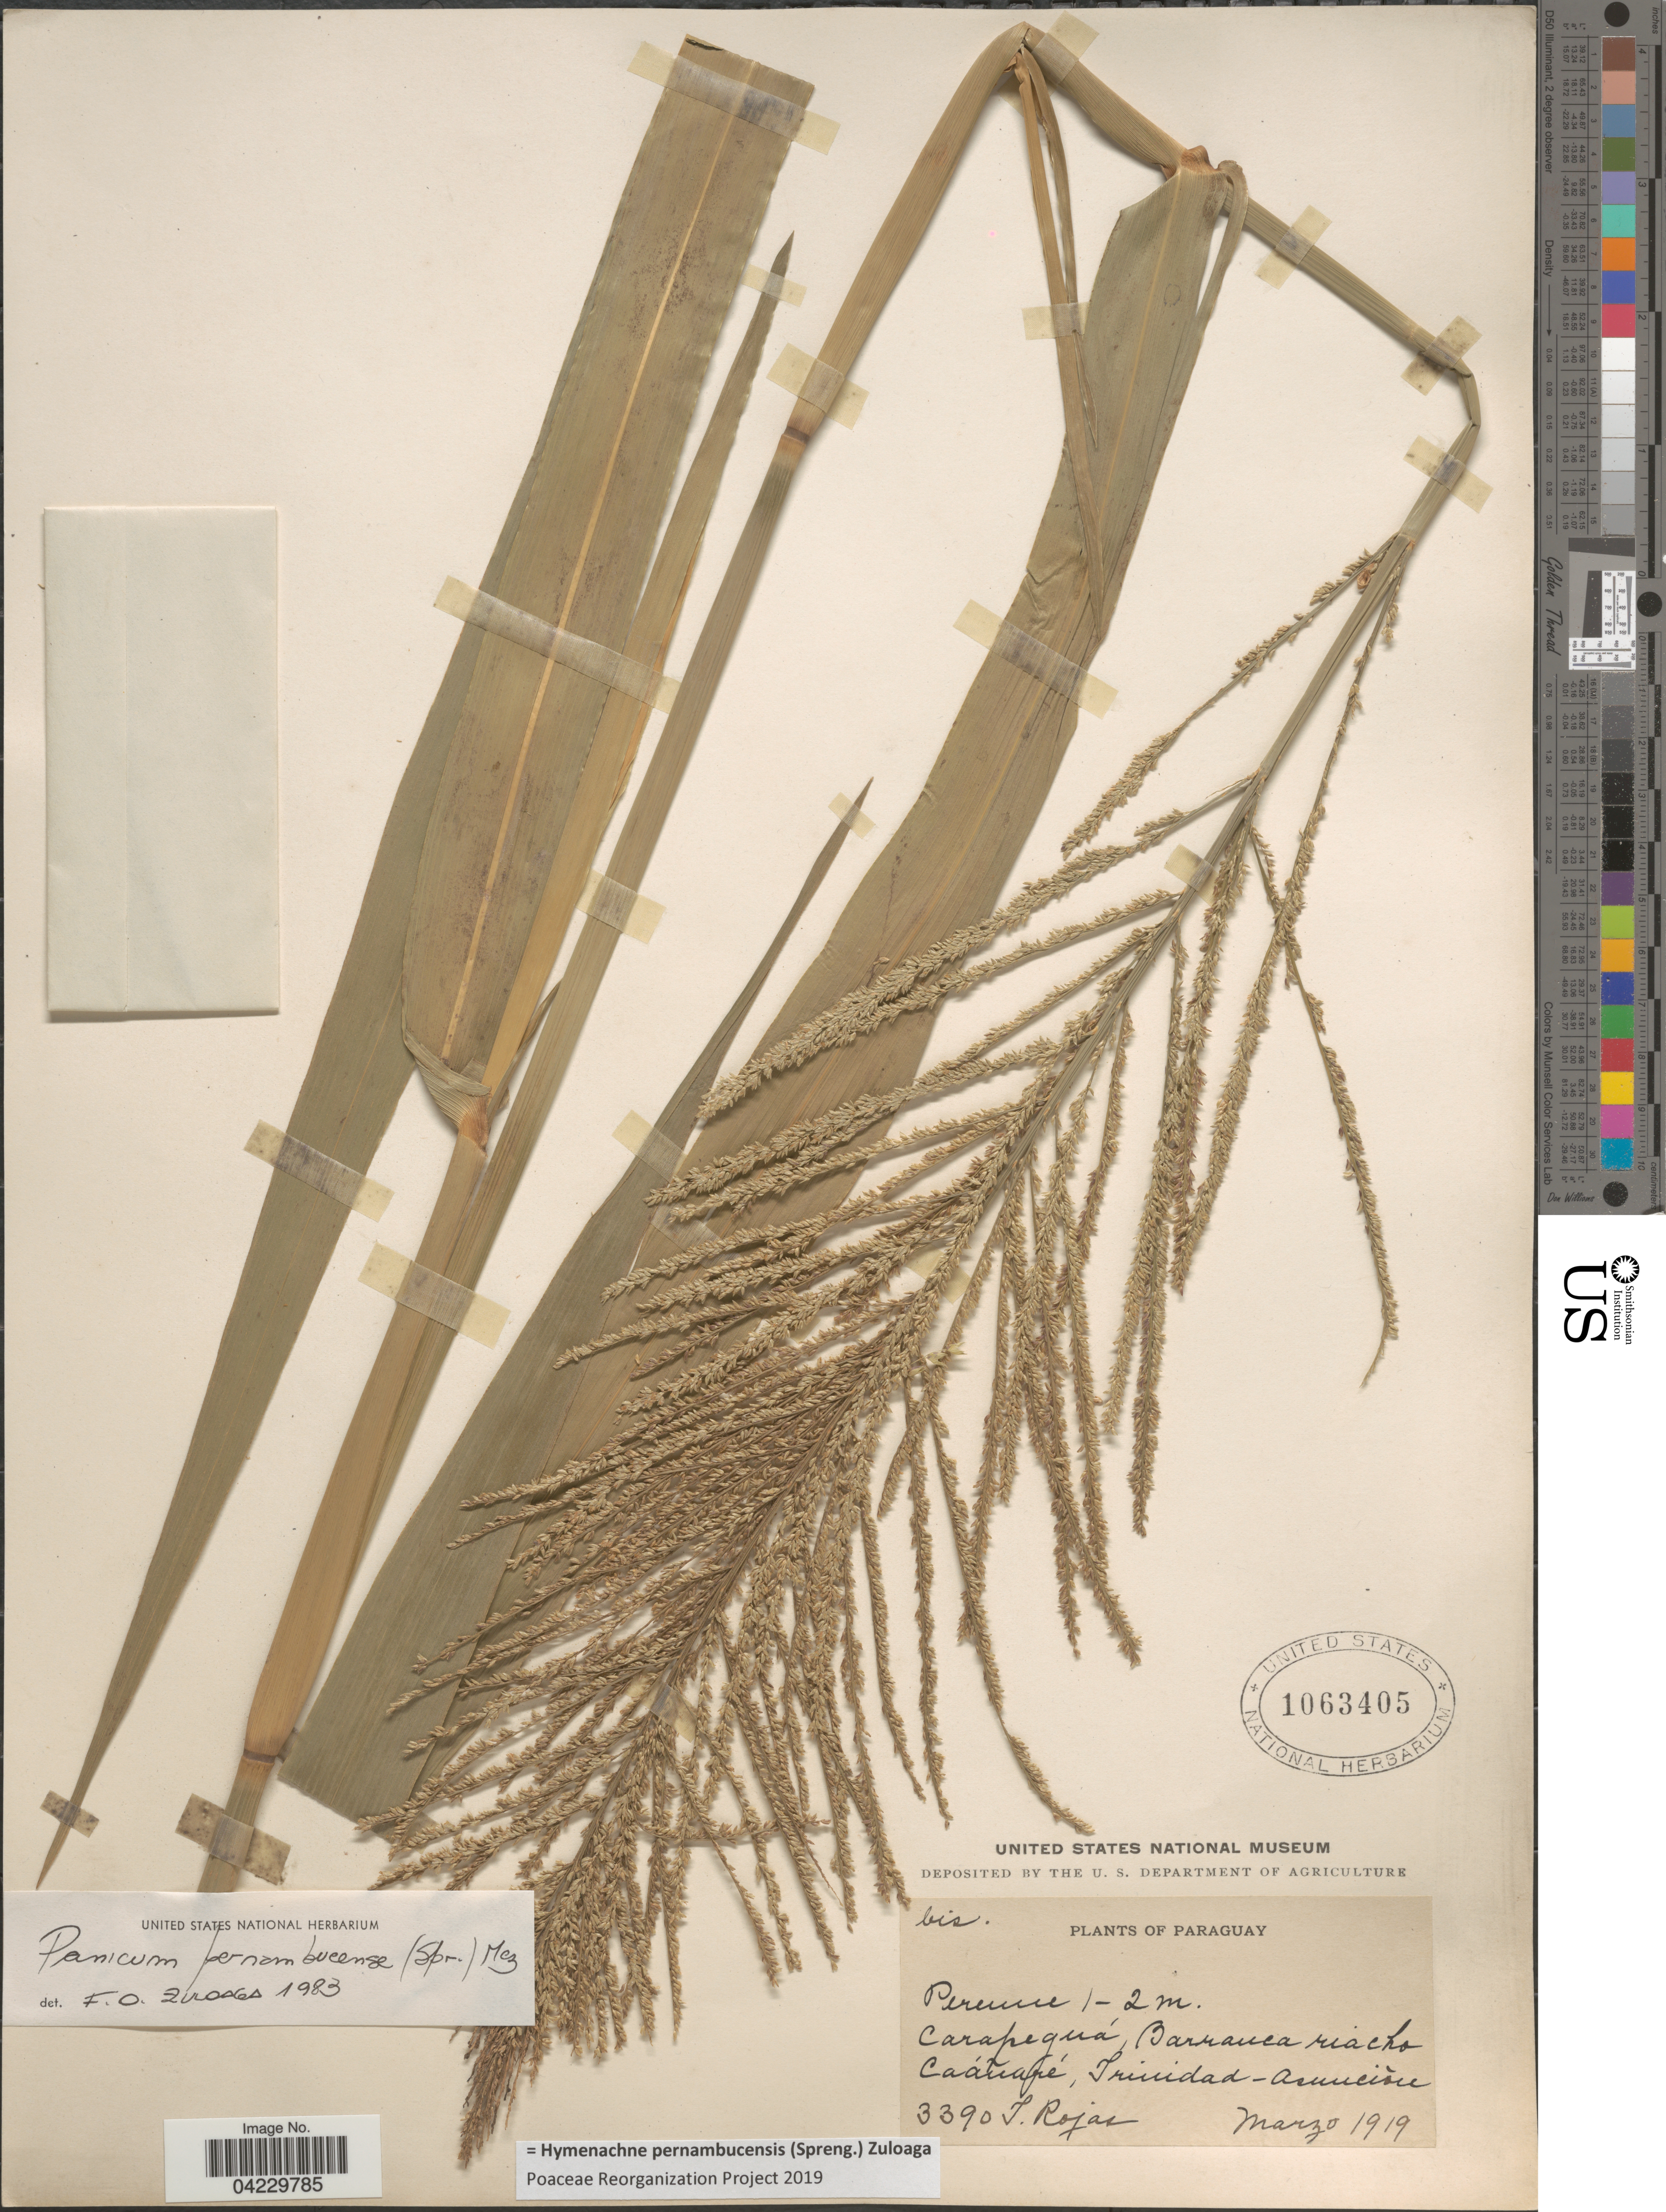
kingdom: Plantae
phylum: Tracheophyta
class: Liliopsida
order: Poales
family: Poaceae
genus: Hymenachne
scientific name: Hymenachne pernambucensis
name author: (Spreng.) Zuloaga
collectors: T. Rojas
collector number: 3390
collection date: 1919-03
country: Paraguay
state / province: Asuncion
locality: Carapeguá, Barranca riacho Caañavé, Trinidad-Asunción.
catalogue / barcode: US 1063405